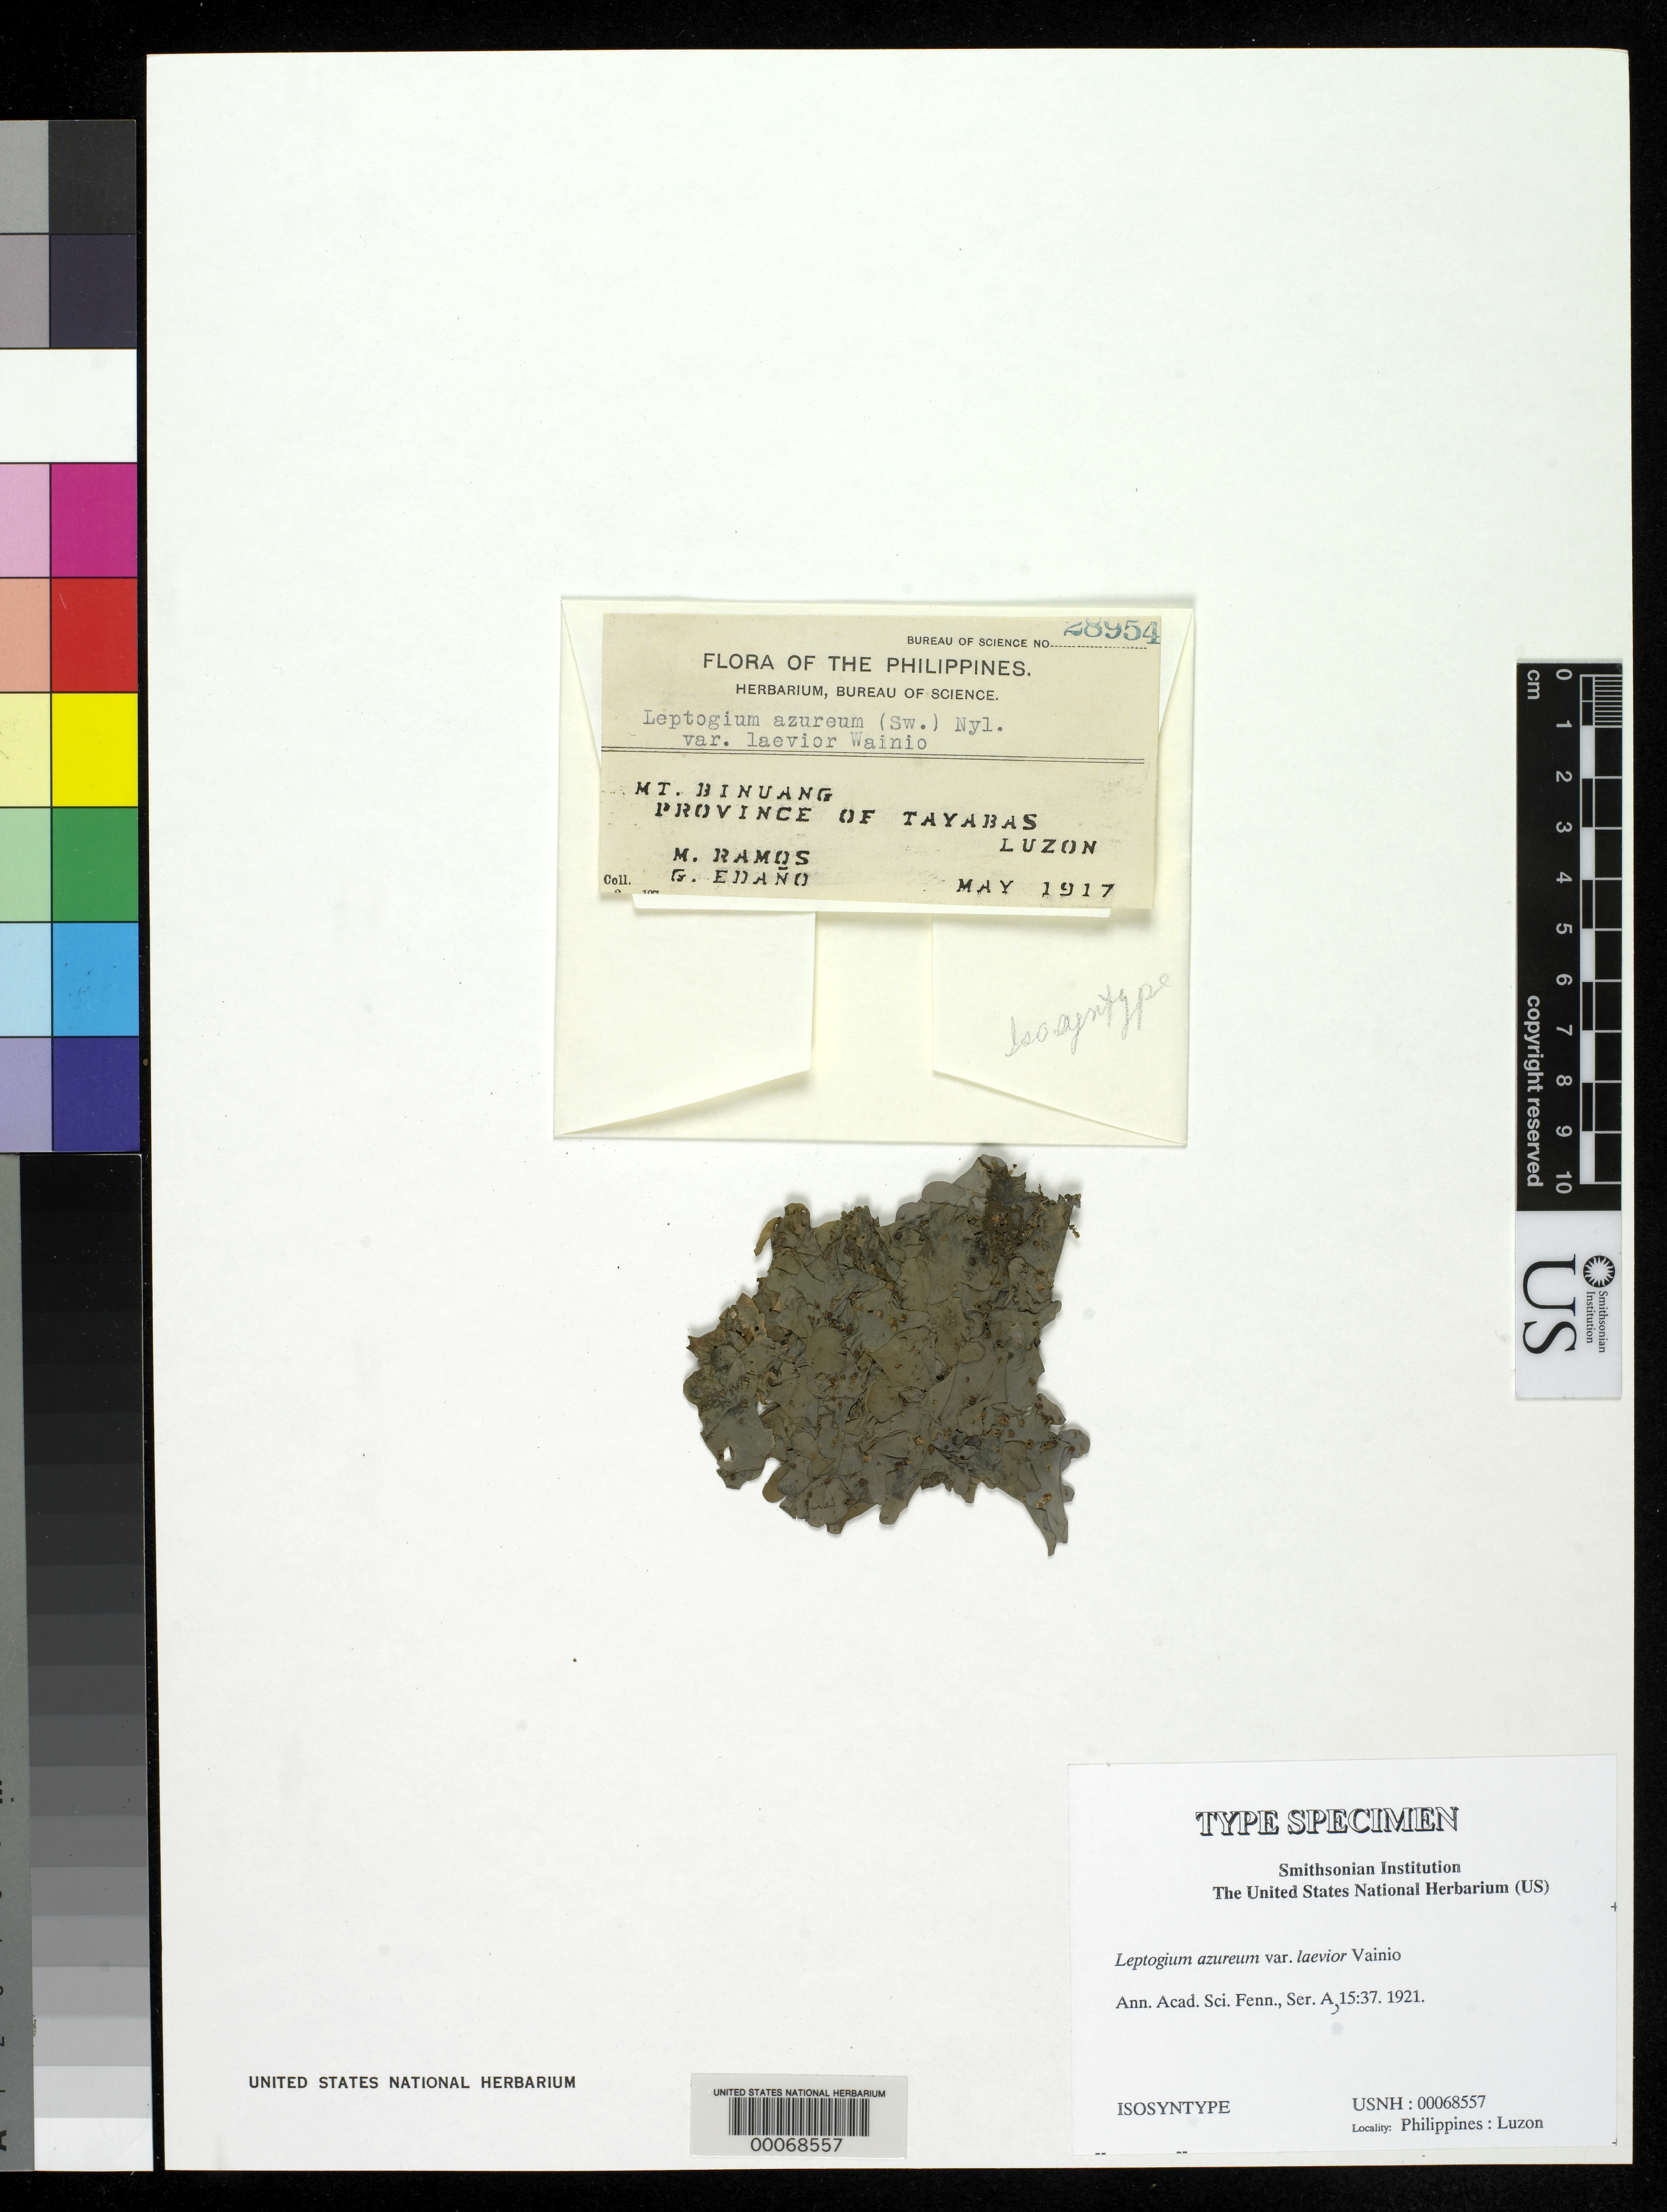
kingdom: Fungi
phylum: Ascomycota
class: Lecanoromycetes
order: Peltigerales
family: Collemataceae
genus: Leptogium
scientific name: Leptogium azureum var. laevior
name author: Vain.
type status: Isosyntype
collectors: M. Ramos & G. E. Edaño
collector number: Bur. Sci. 28954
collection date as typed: May 1917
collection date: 1917-05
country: Philippines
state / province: Calabarzon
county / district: Quezon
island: Luzon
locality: Mt. Binuang. Tayabas.